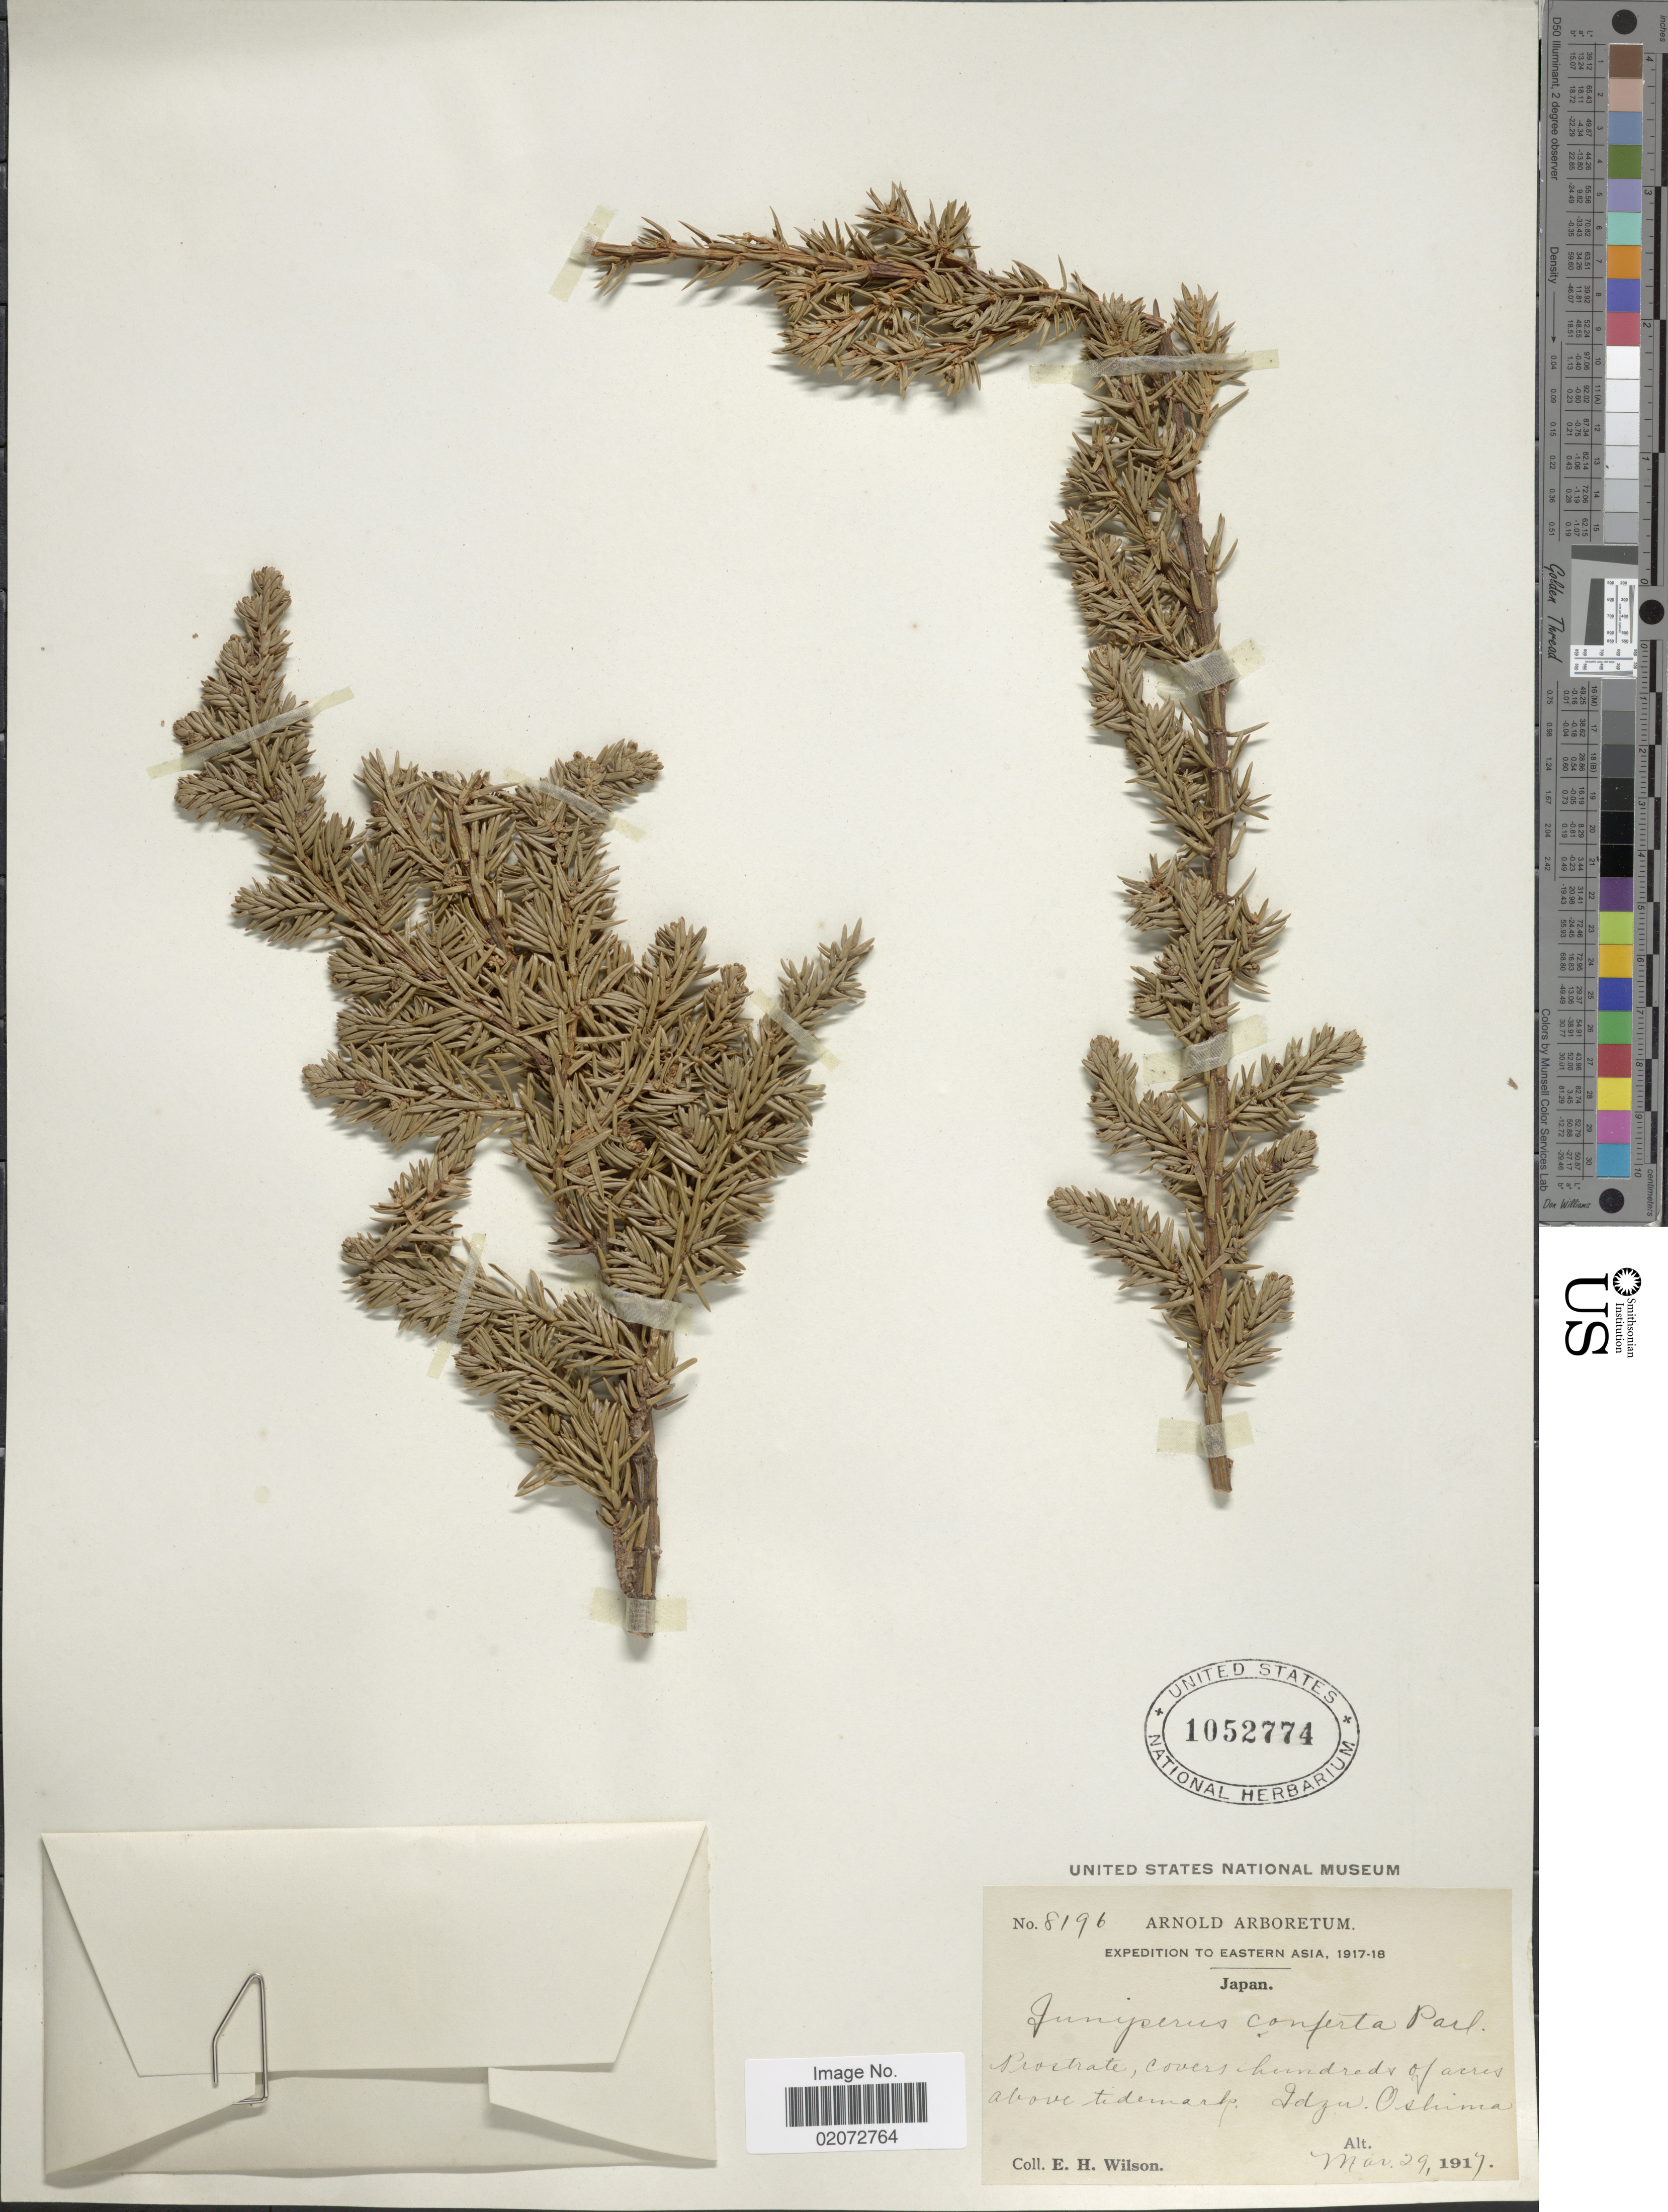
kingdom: Plantae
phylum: Tracheophyta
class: Pinopsida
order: Pinales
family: Cupressaceae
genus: Juniperus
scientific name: Juniperus conferta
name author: Parl.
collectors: E. Wilson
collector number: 8196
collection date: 1917-03-29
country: Japan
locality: Above tidemark, Idzu, Oshima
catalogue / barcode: US 1052774